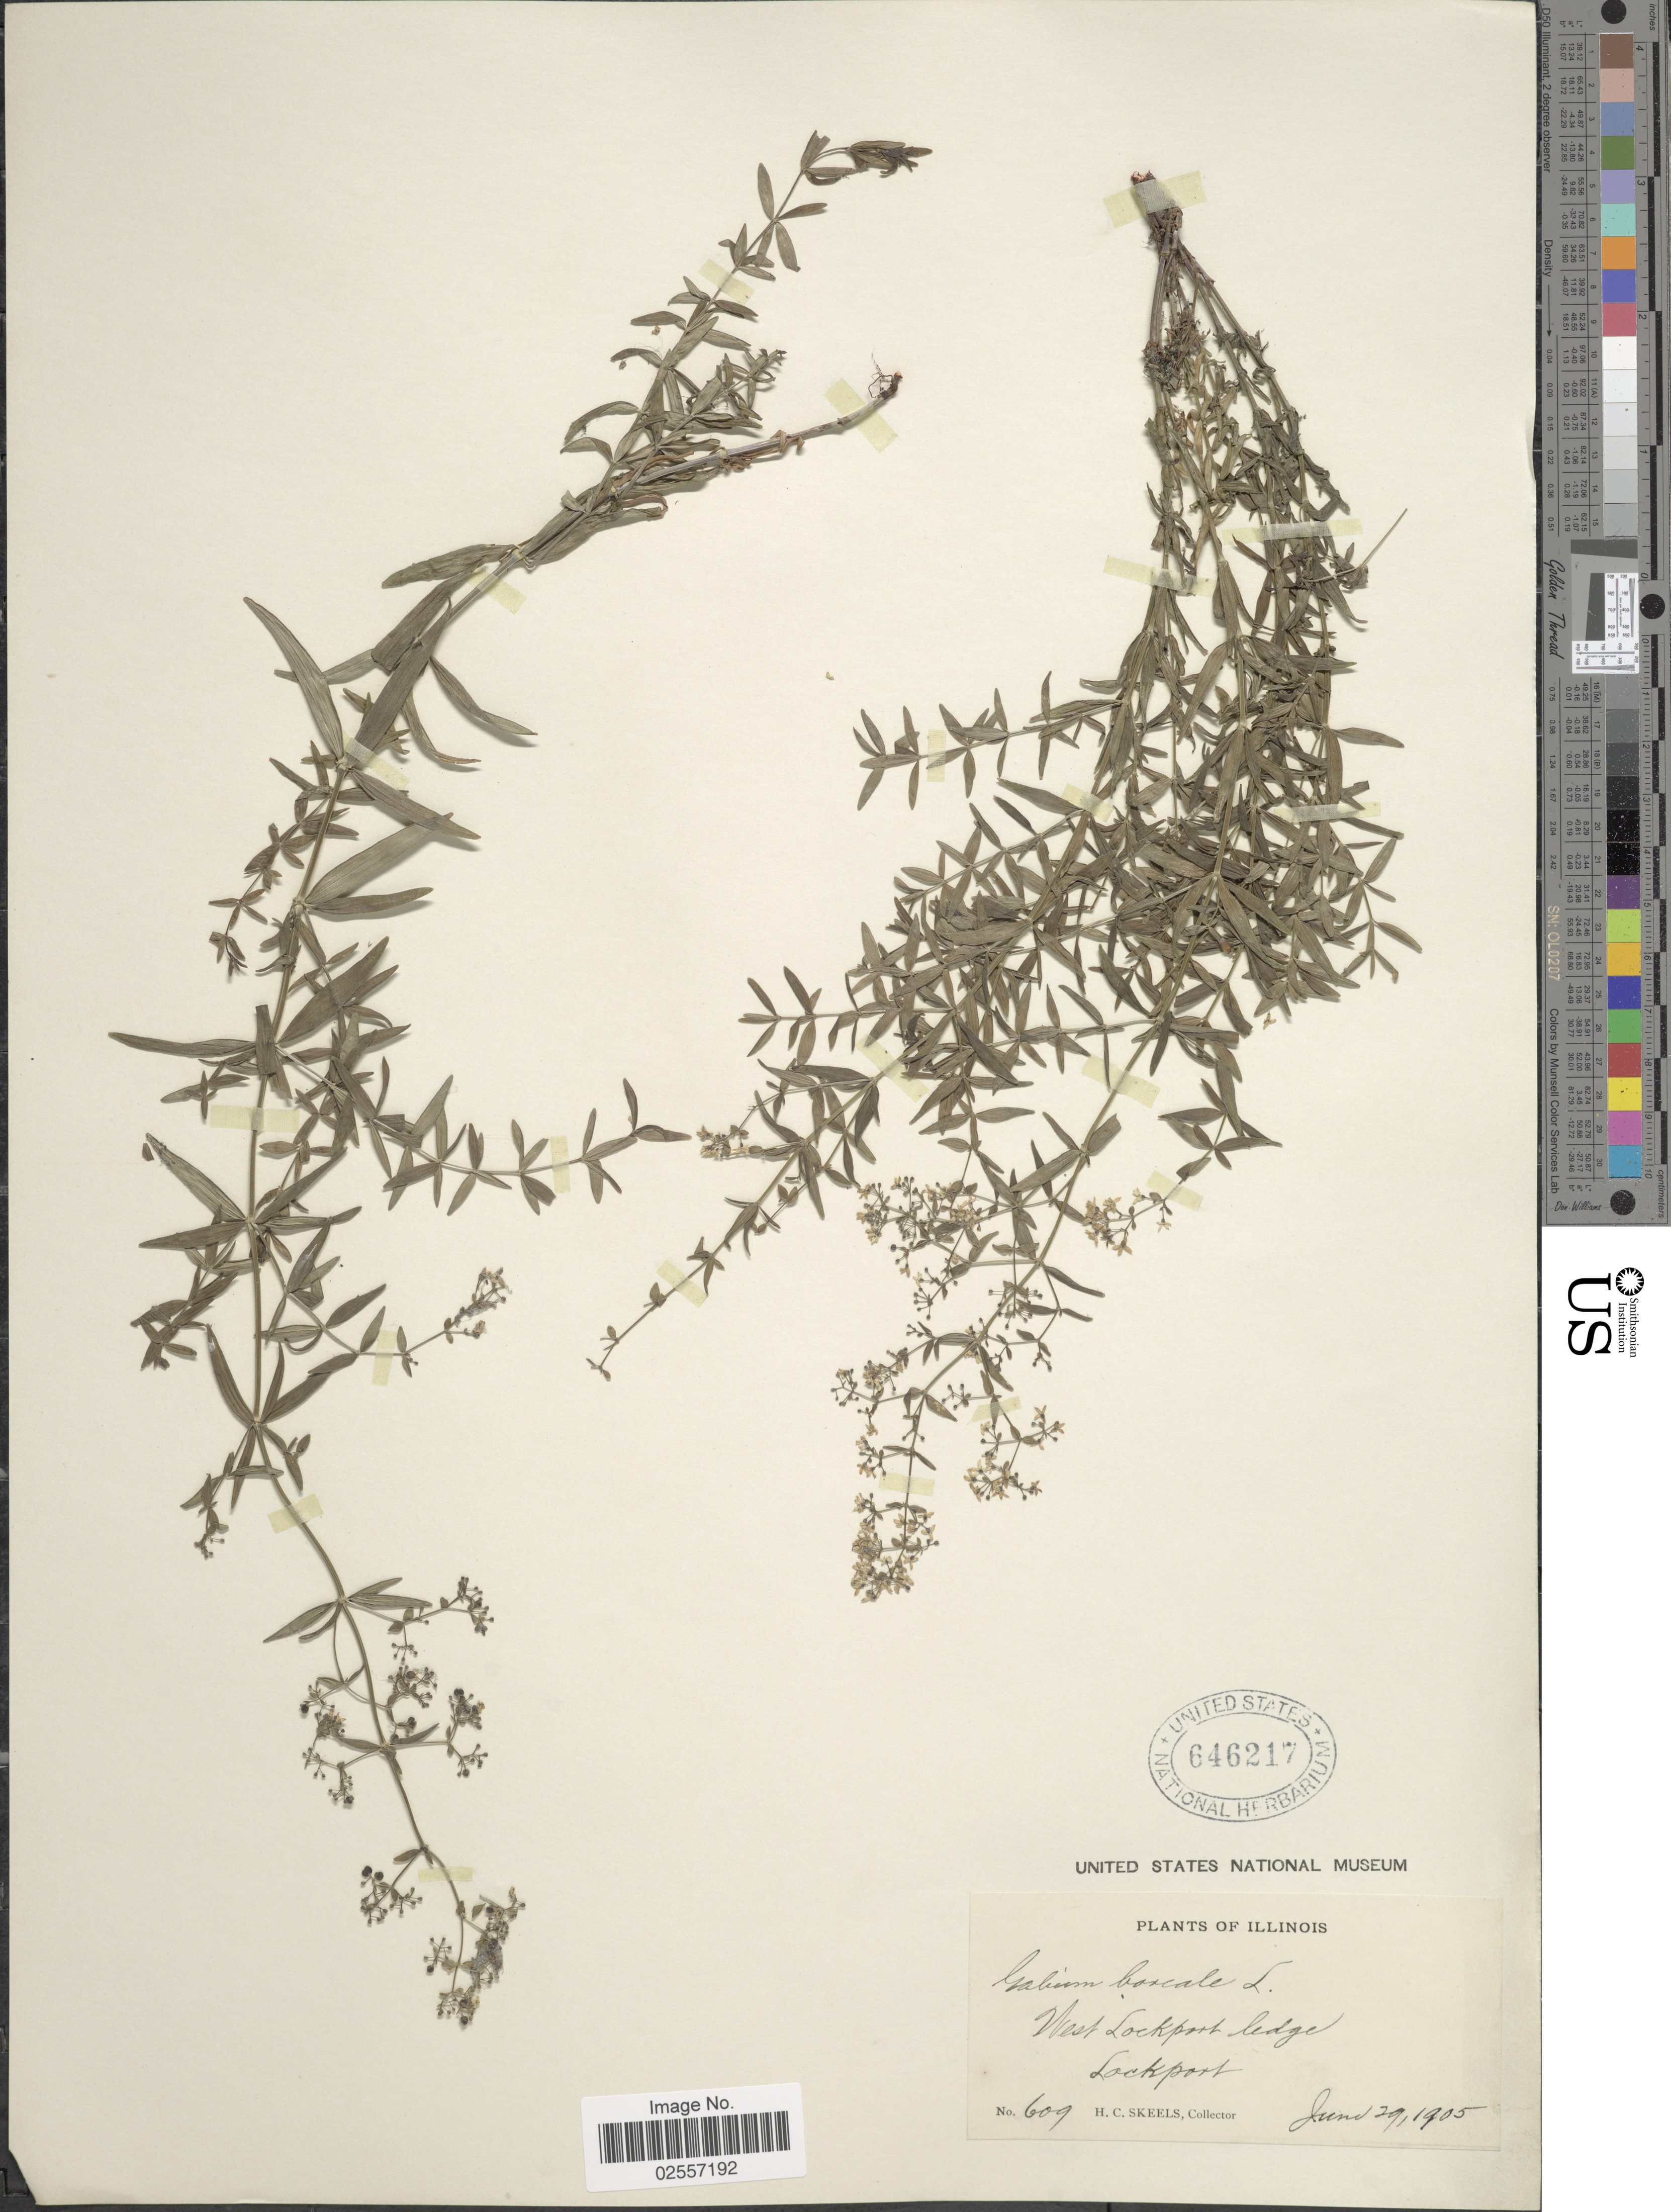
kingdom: Plantae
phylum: Tracheophyta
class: Magnoliopsida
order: Gentianales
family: Rubiaceae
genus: Galium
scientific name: Galium boreale L.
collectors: H. Skeels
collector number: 609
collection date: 1905-06-29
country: United States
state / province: Illinois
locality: West Lockport ledge, Lockport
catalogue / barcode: US 646217